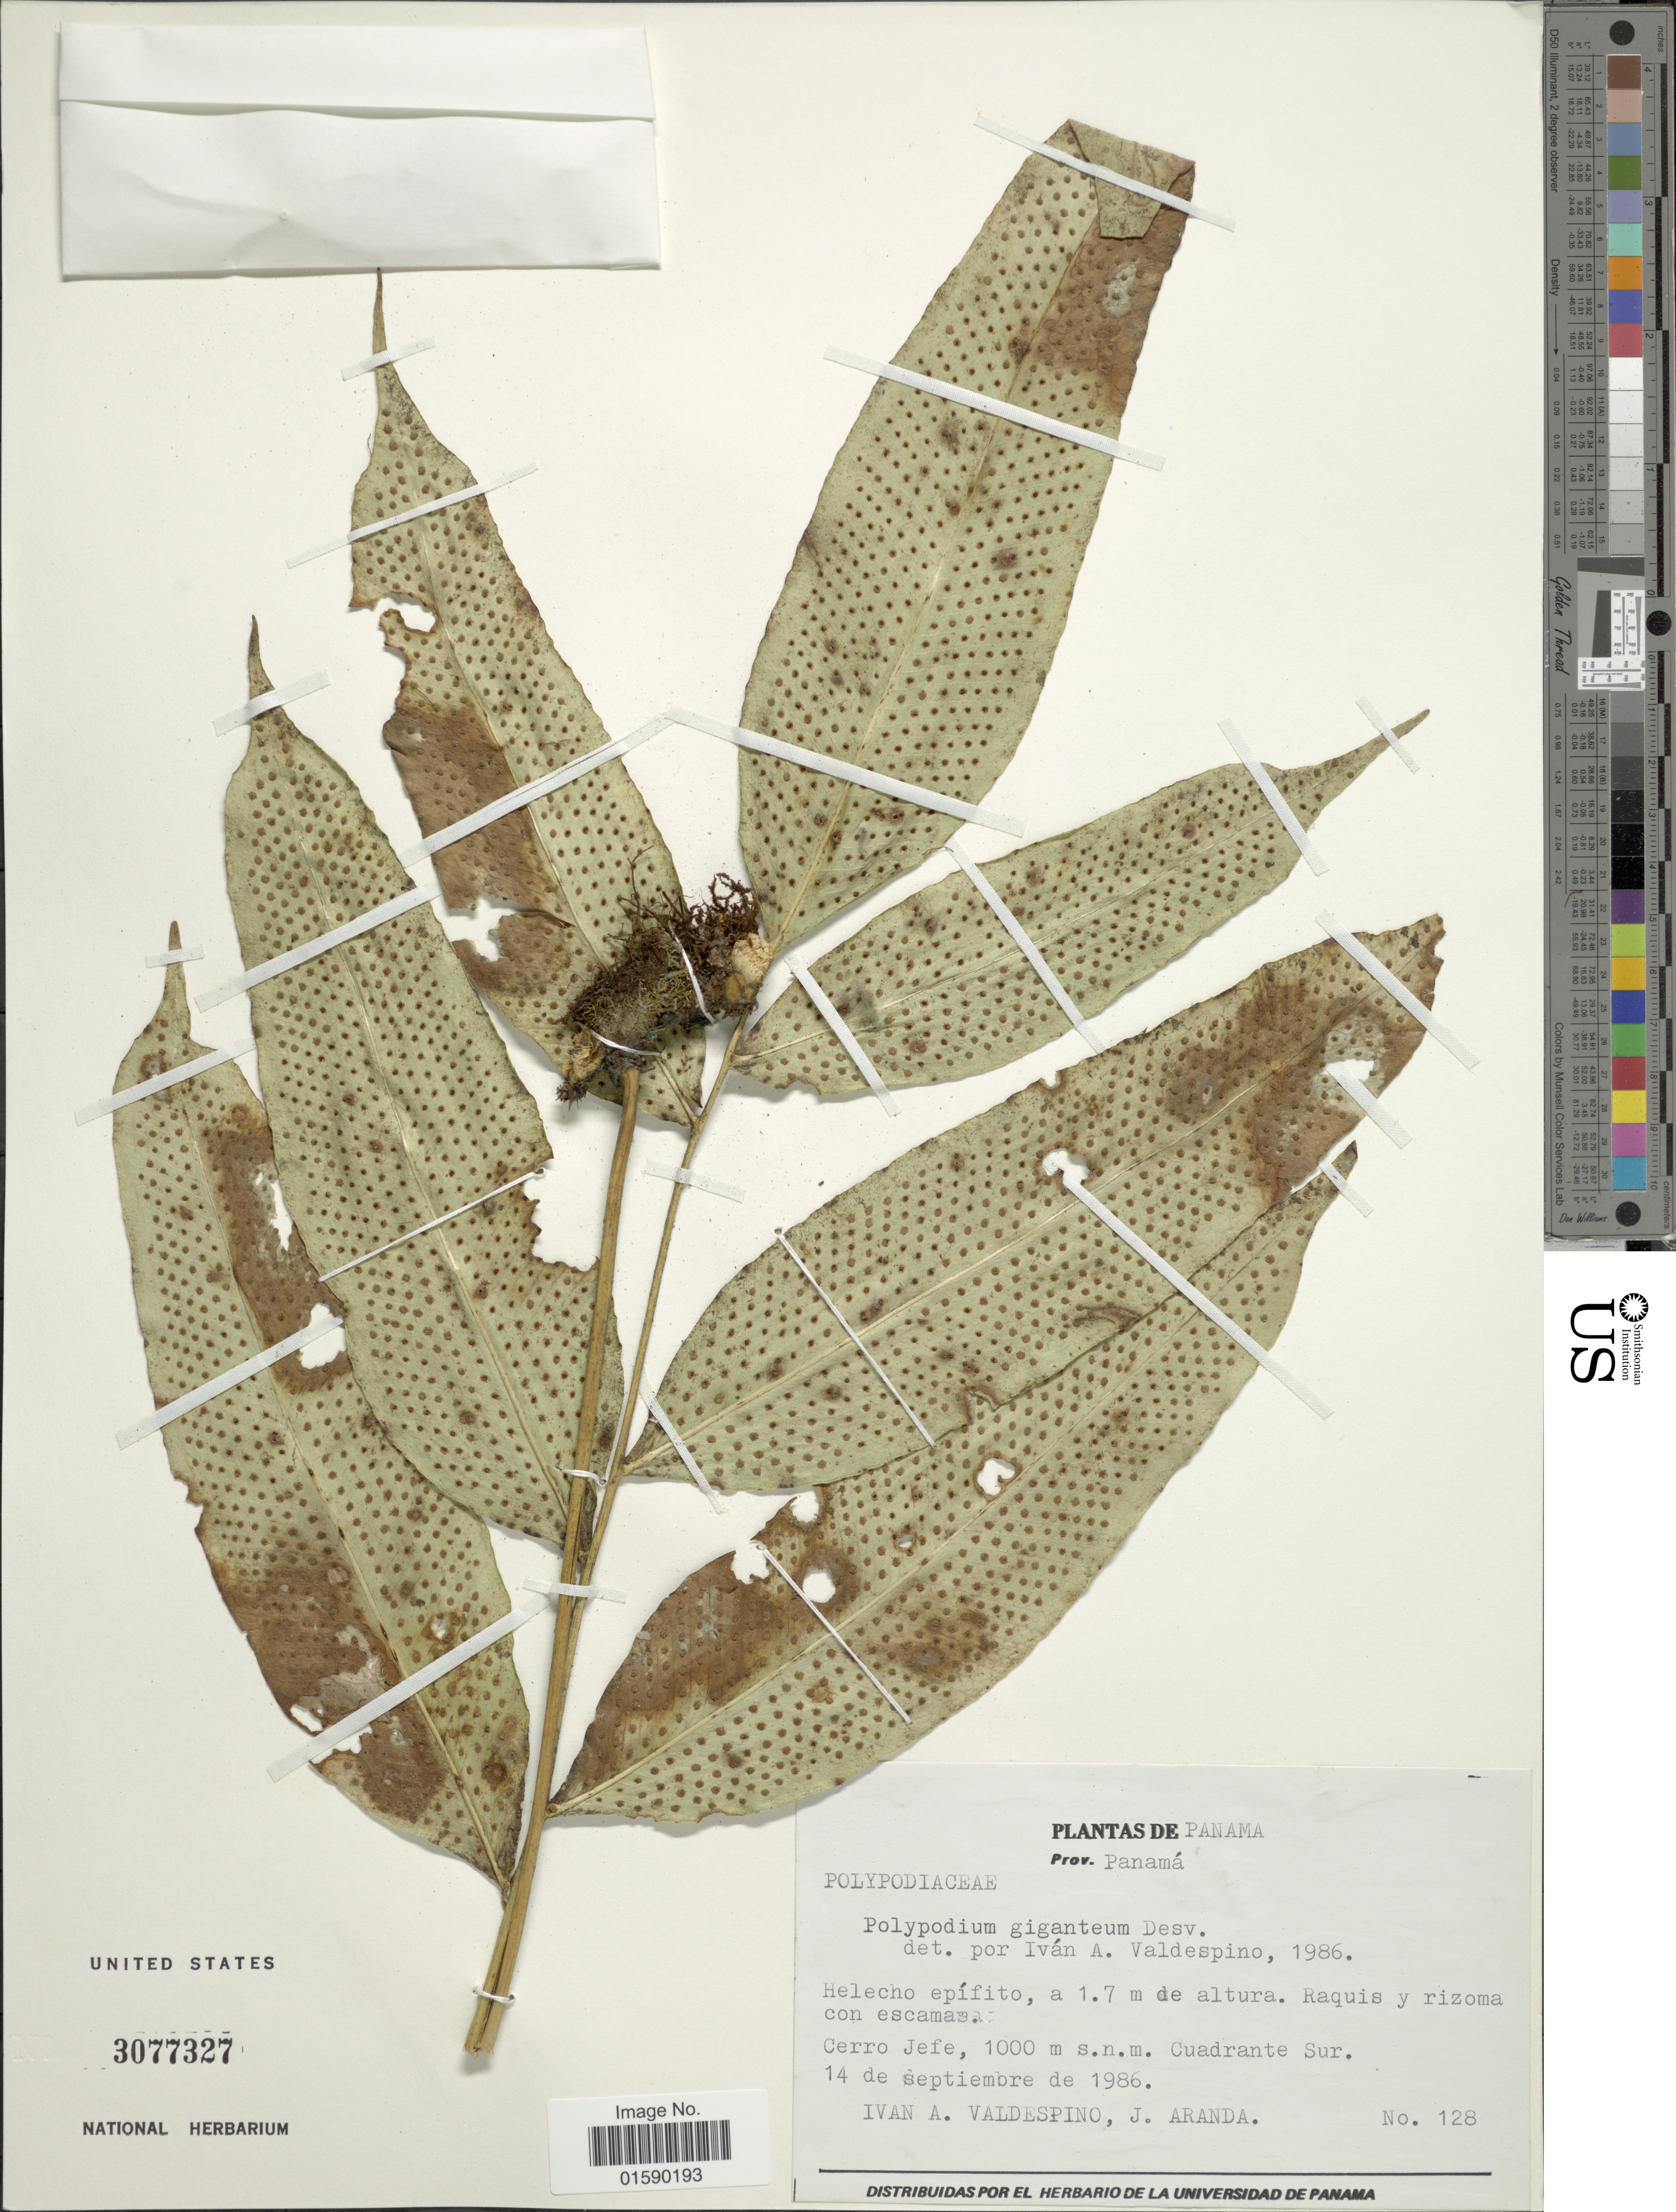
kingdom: Plantae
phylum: Tracheophyta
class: Polypodiopsida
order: Polypodiales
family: Polypodiaceae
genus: Aglaomorpha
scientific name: Aglaomorpha heraclea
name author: (Kunze) Copel.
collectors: I. A. Valdespino & J. Aranda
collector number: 128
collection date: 1986-02-14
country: Panama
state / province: Panamá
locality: Panama, Prov. Panamá. Cerro Jefe.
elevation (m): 1000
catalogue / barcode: US 3077327